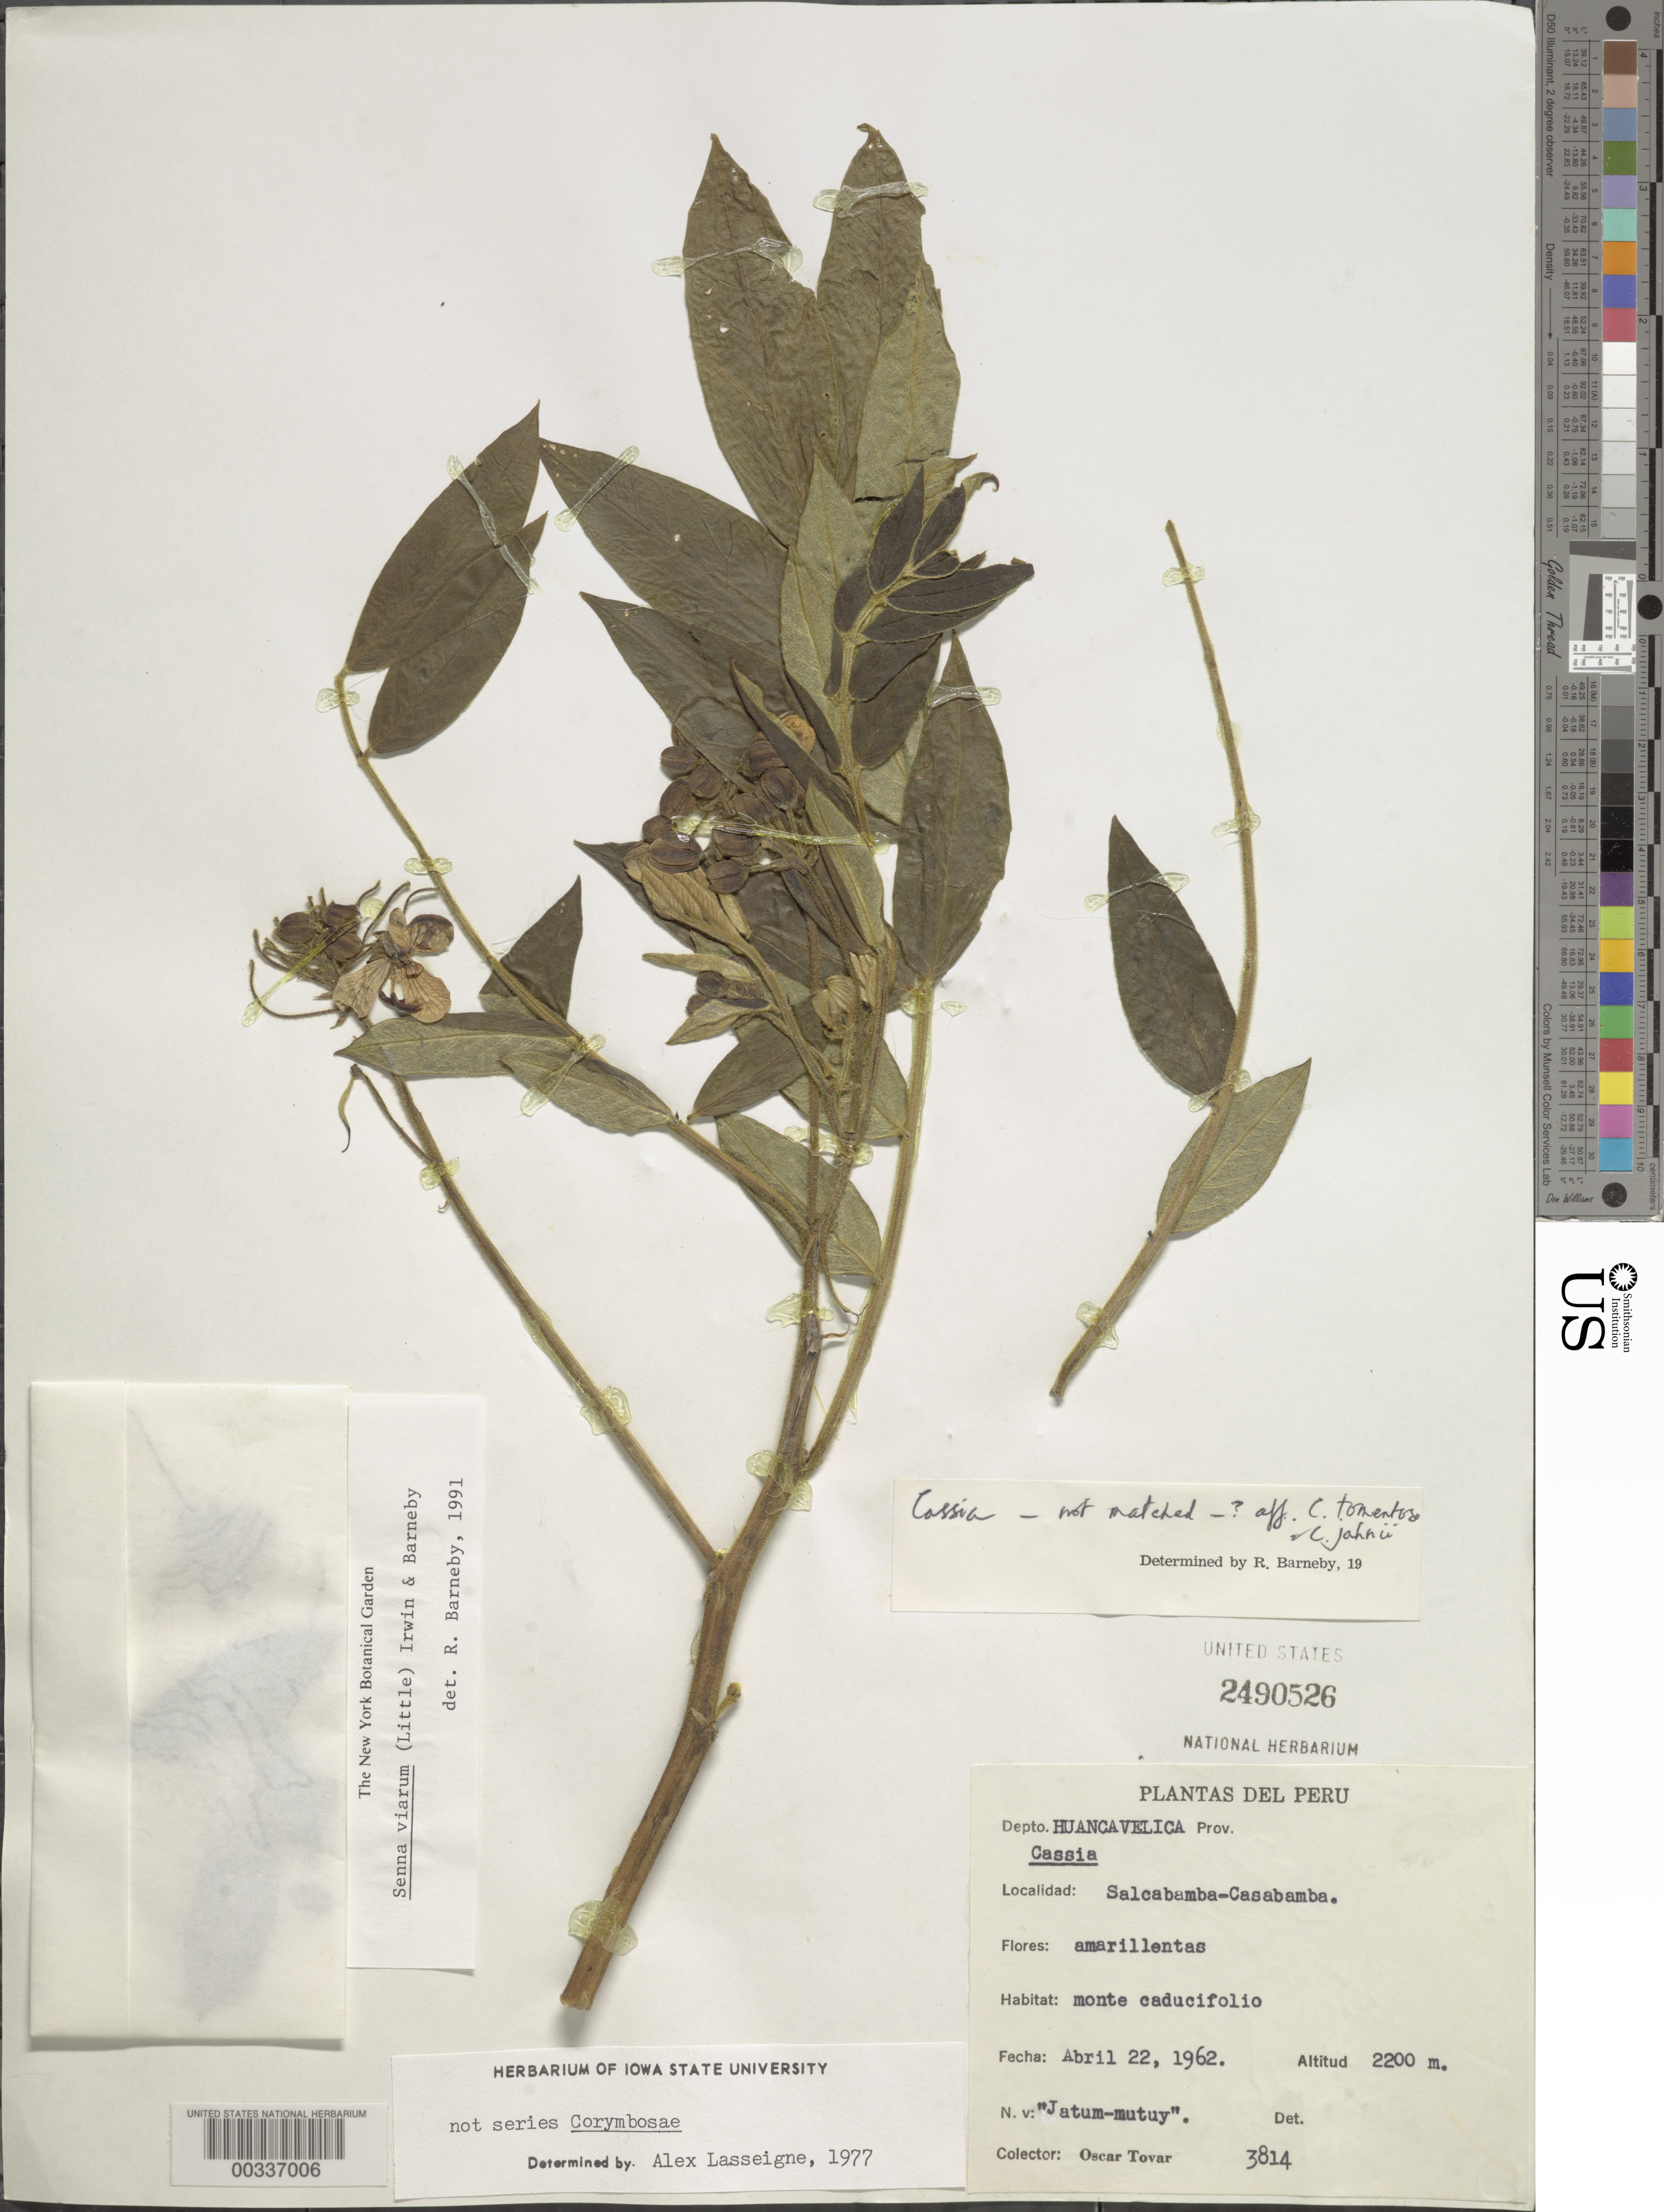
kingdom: Plantae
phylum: Tracheophyta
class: Magnoliopsida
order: Fabales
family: Fabaceae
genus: Senna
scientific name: Senna viarum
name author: (Little) H.S. Irwin & Barneby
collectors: Ó. Tovar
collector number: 3814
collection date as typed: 22 Apr 1962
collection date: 1962-04-22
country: Peru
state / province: Huancavelica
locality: Salcabamba - Casabamba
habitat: Monte caducifolio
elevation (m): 2200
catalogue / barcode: US 2490526